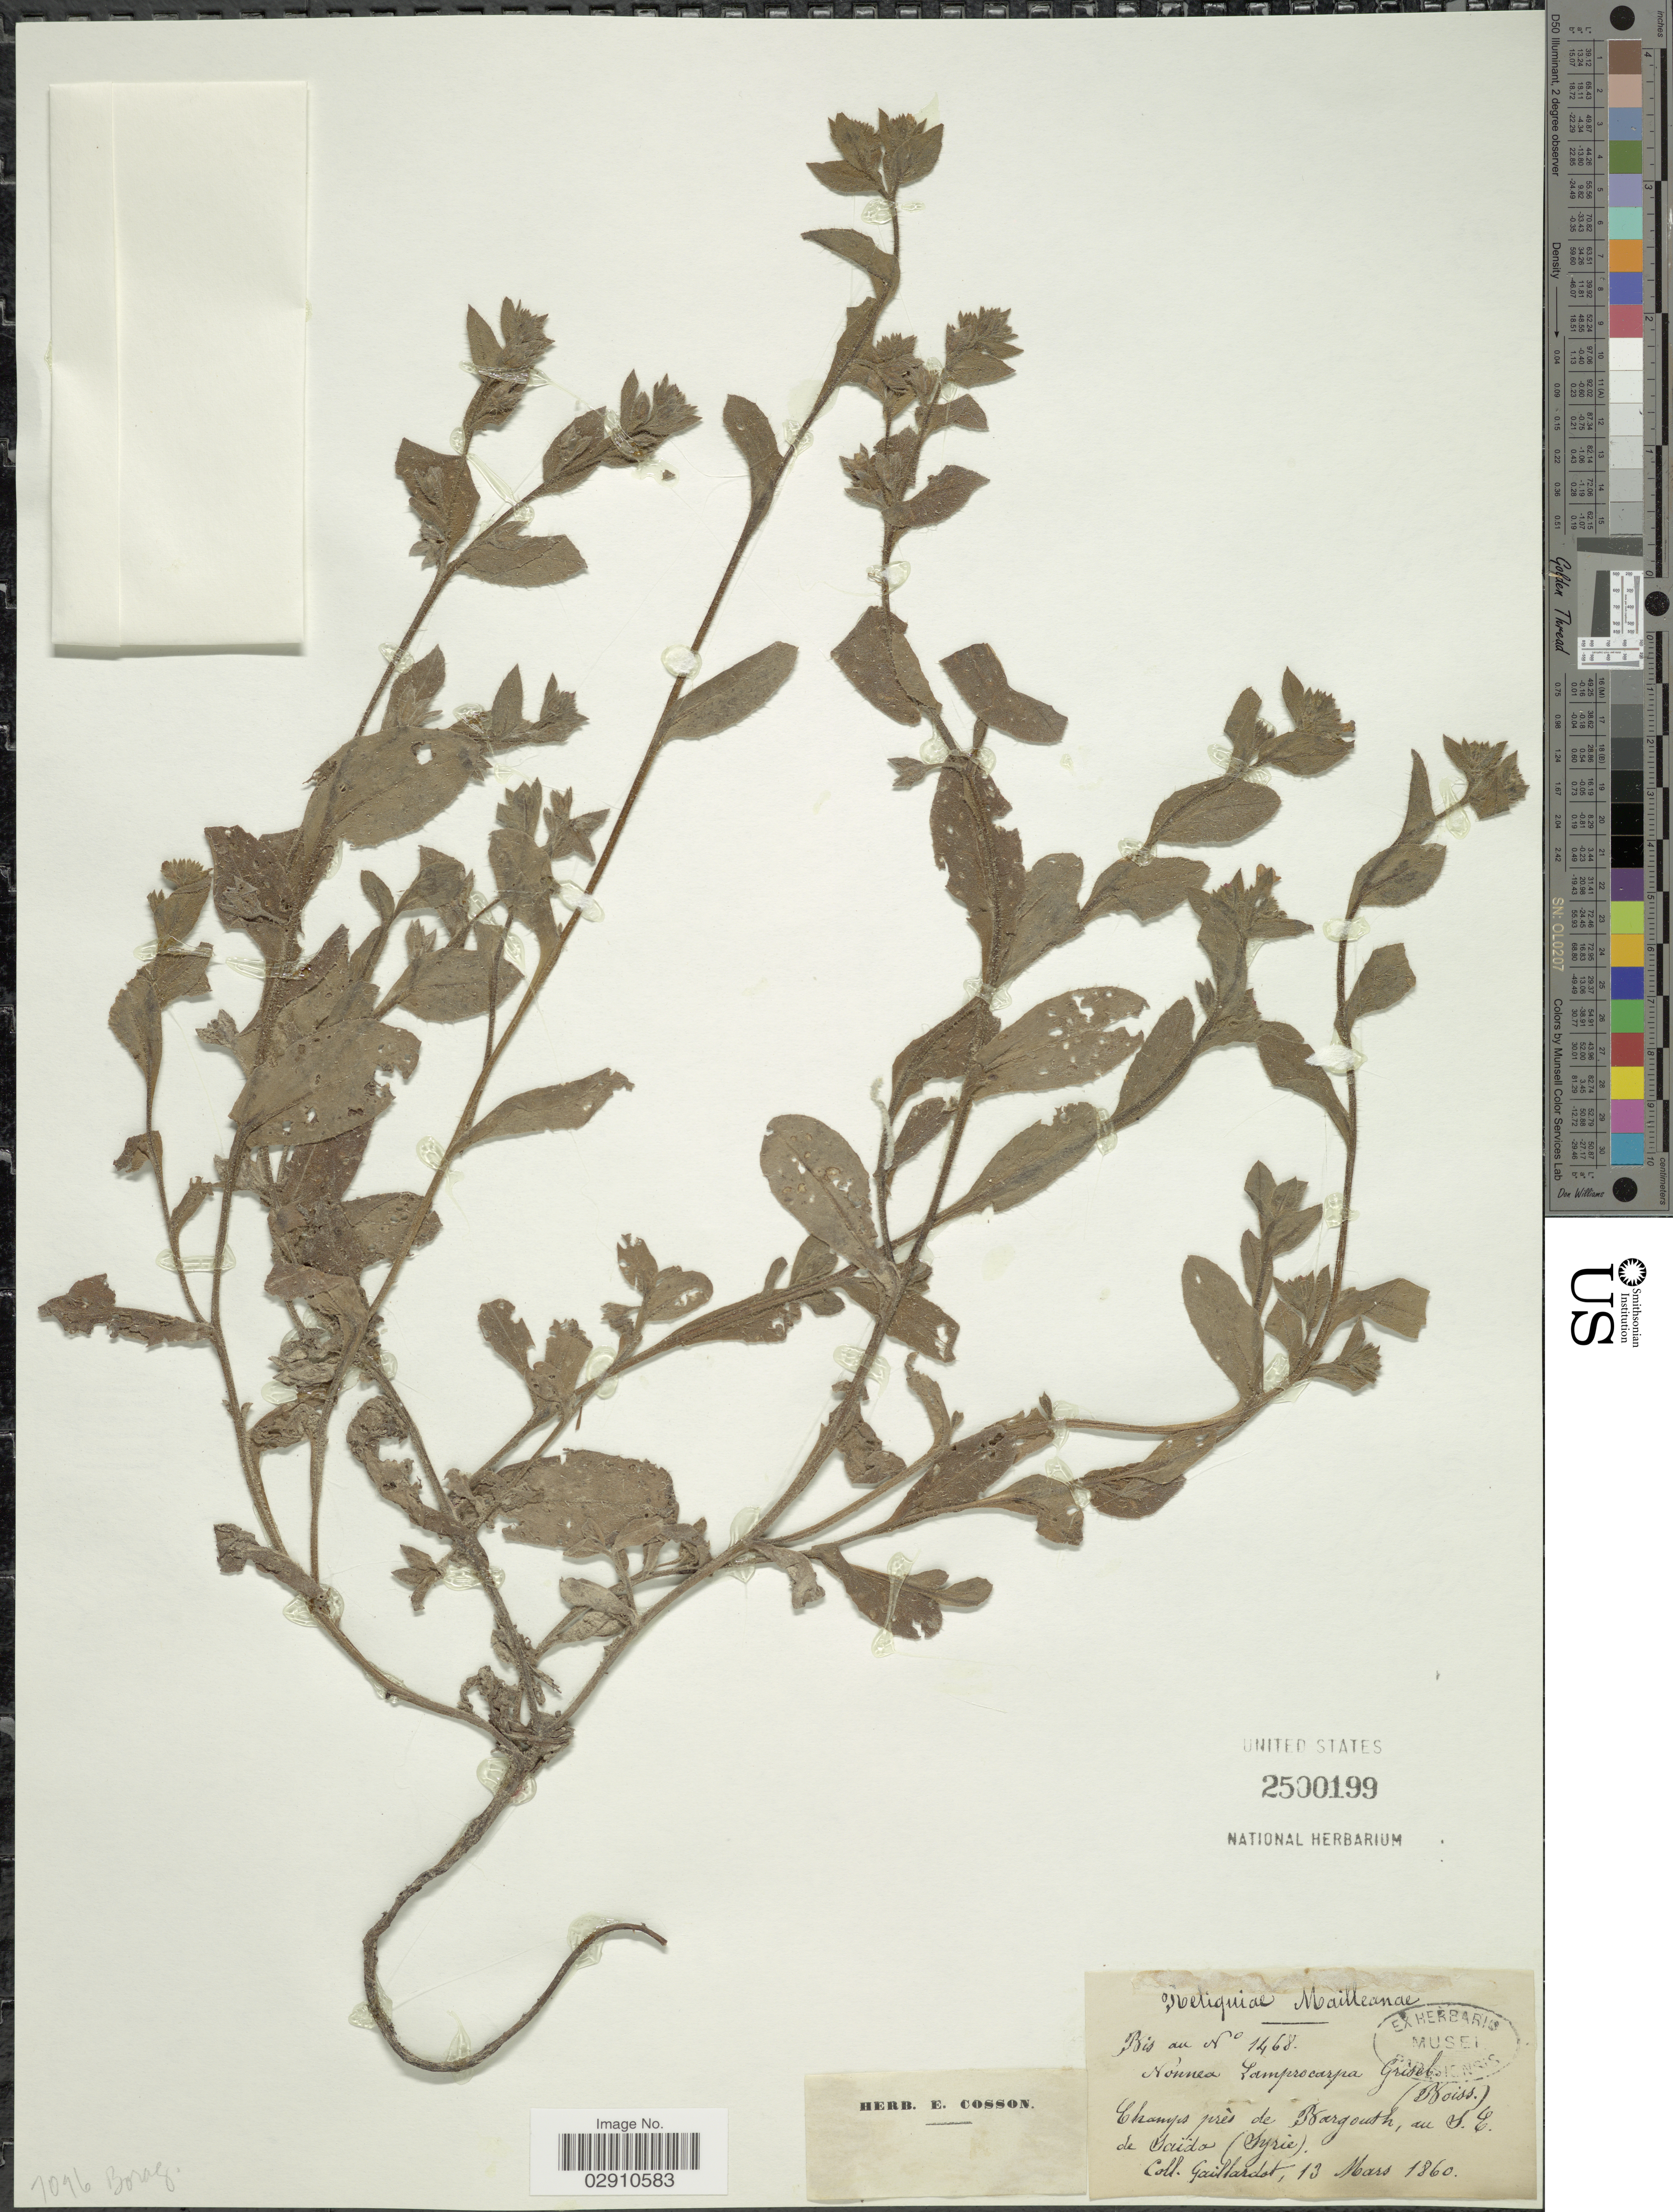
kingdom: Plantae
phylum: Tracheophyta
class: Magnoliopsida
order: Boraginales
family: Boraginaceae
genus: Nonea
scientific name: Nonea lamprocarpa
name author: Griseb.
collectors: Gaillardot, --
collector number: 1468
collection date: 1860-03-13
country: Algeria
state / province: Saïda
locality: Champs près de Bargouth, au S.E. de Saïda.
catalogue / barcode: US 2500199